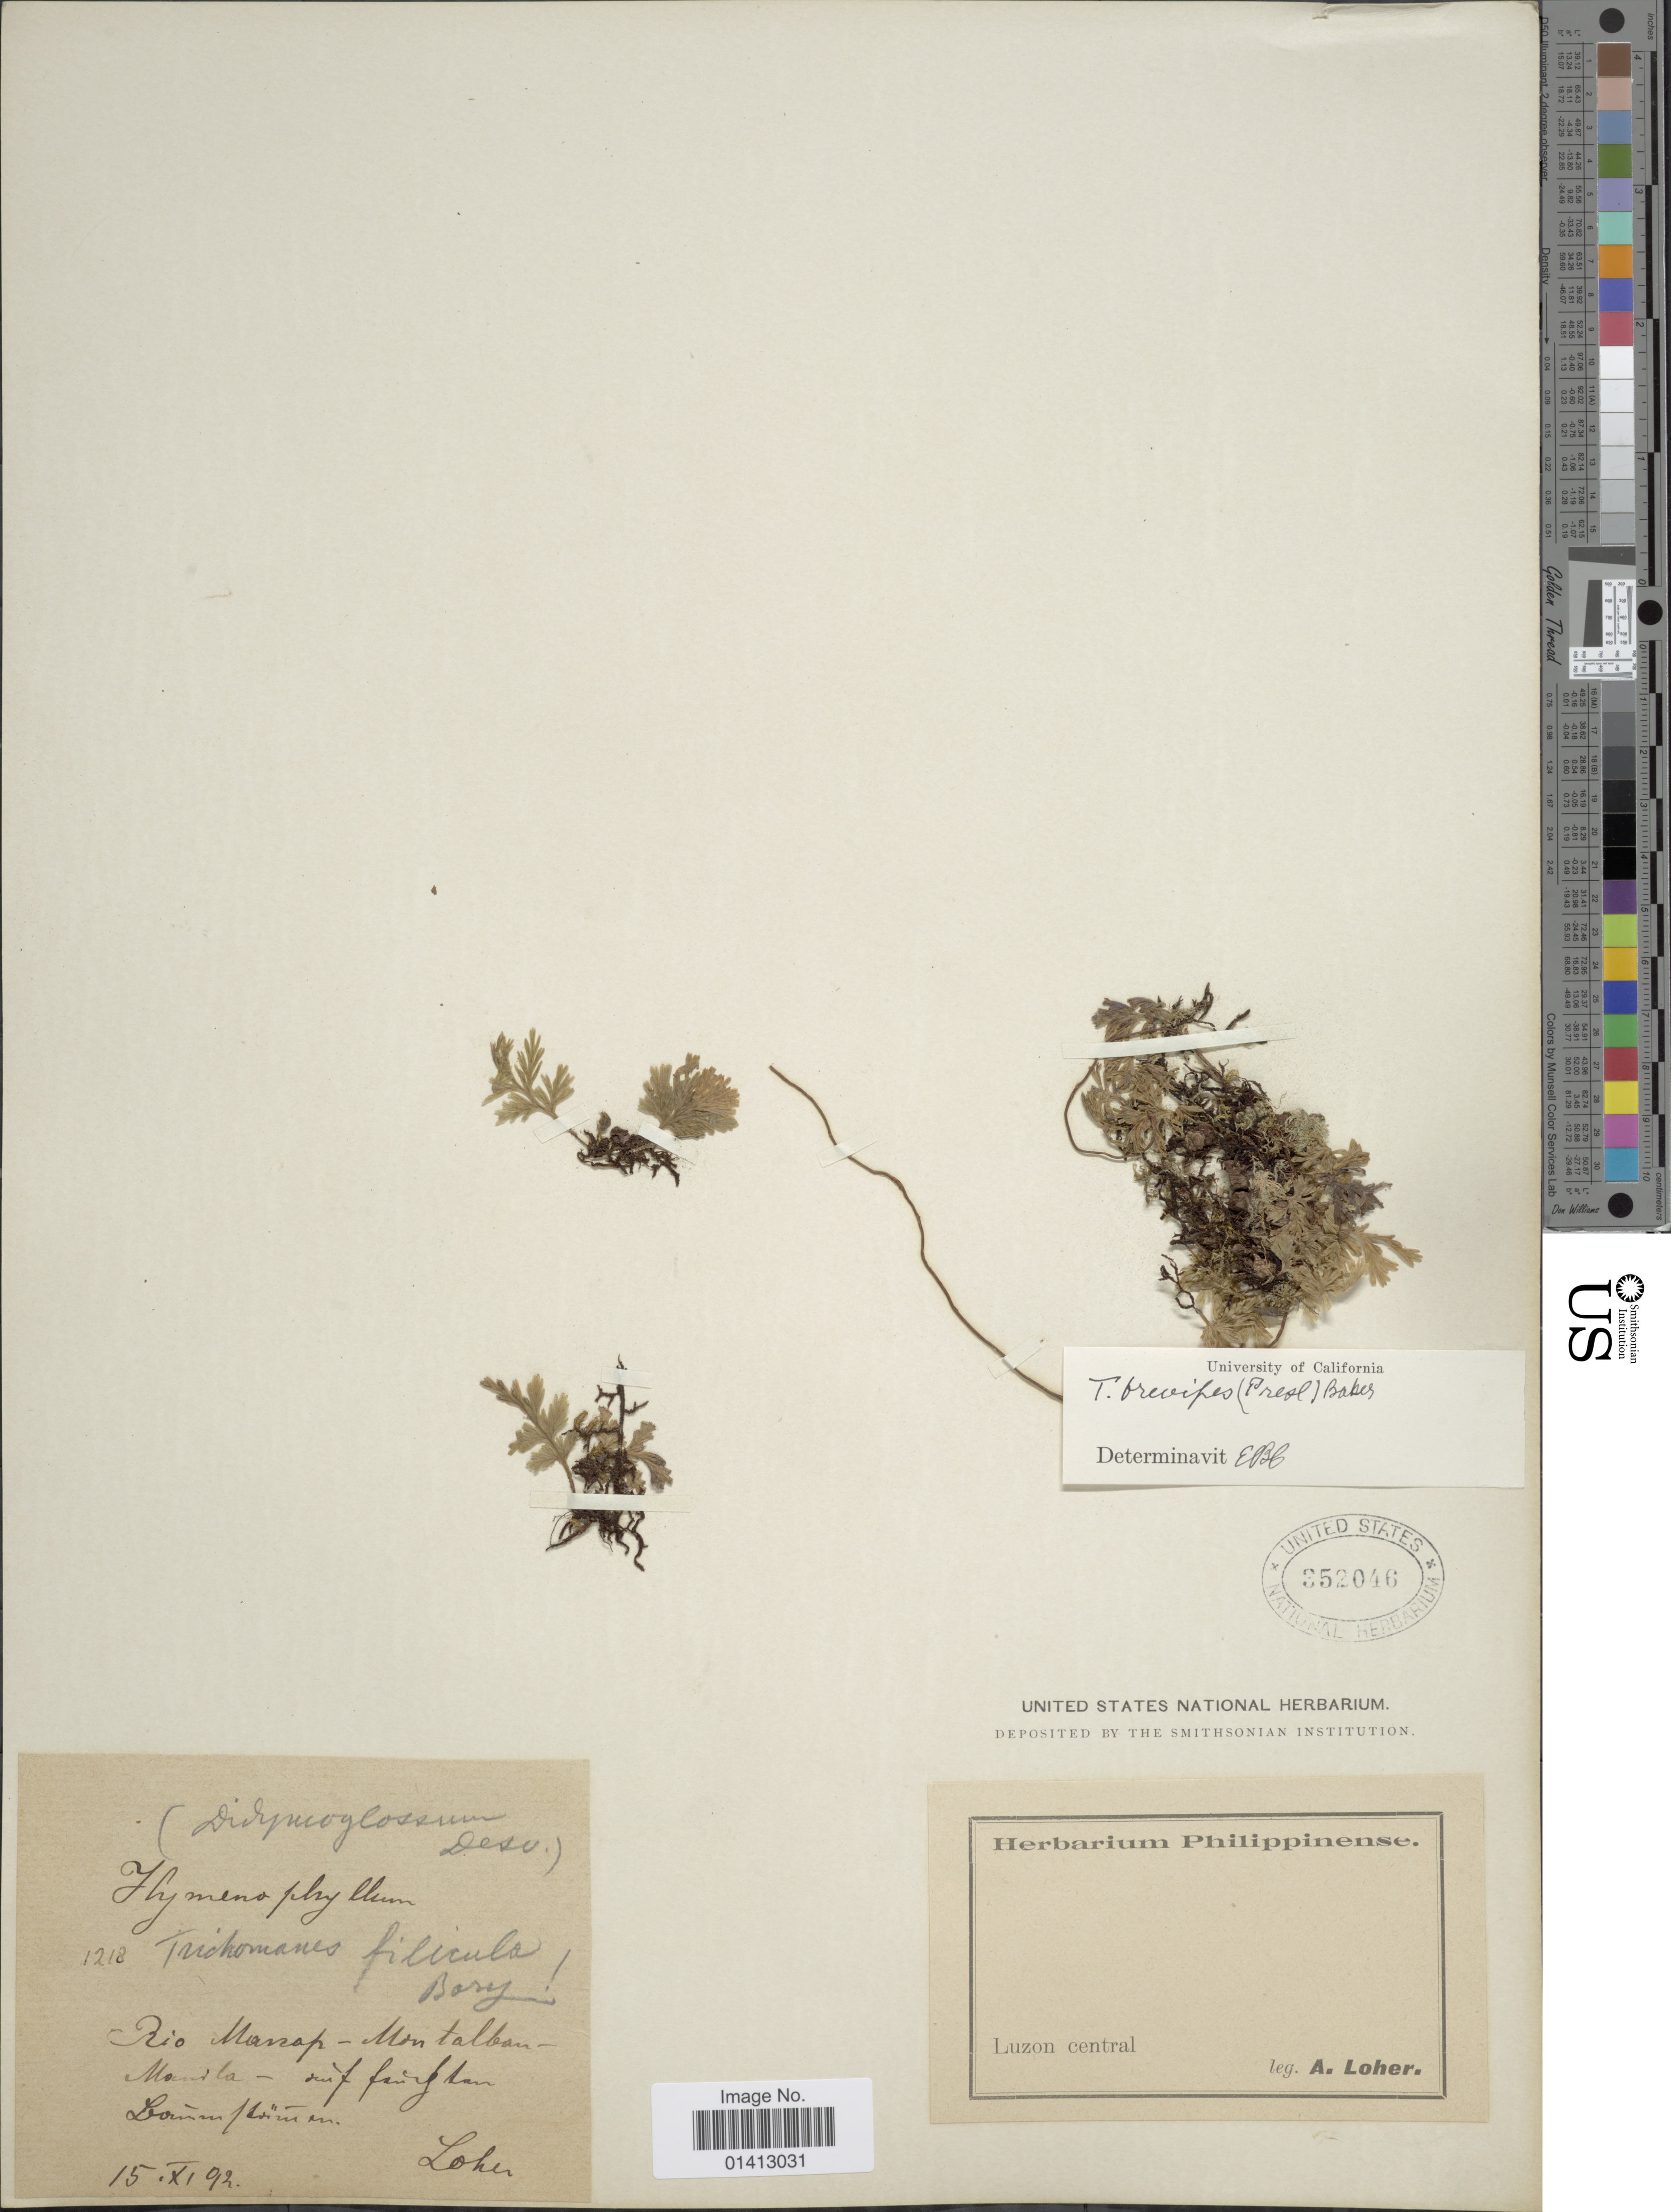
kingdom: Plantae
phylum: Tracheophyta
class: Polypodiopsida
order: Hymenophyllales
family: Hymenophyllaceae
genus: Crepidomanes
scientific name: Crepidomanes brevipes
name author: (C. Presl) Copel.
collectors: A. Loher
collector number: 1218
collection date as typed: Transcribed d/m/y: 15/11/92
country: Philippines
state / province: Central Luzon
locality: Rio Manap - [illegible text]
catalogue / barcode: US 352046